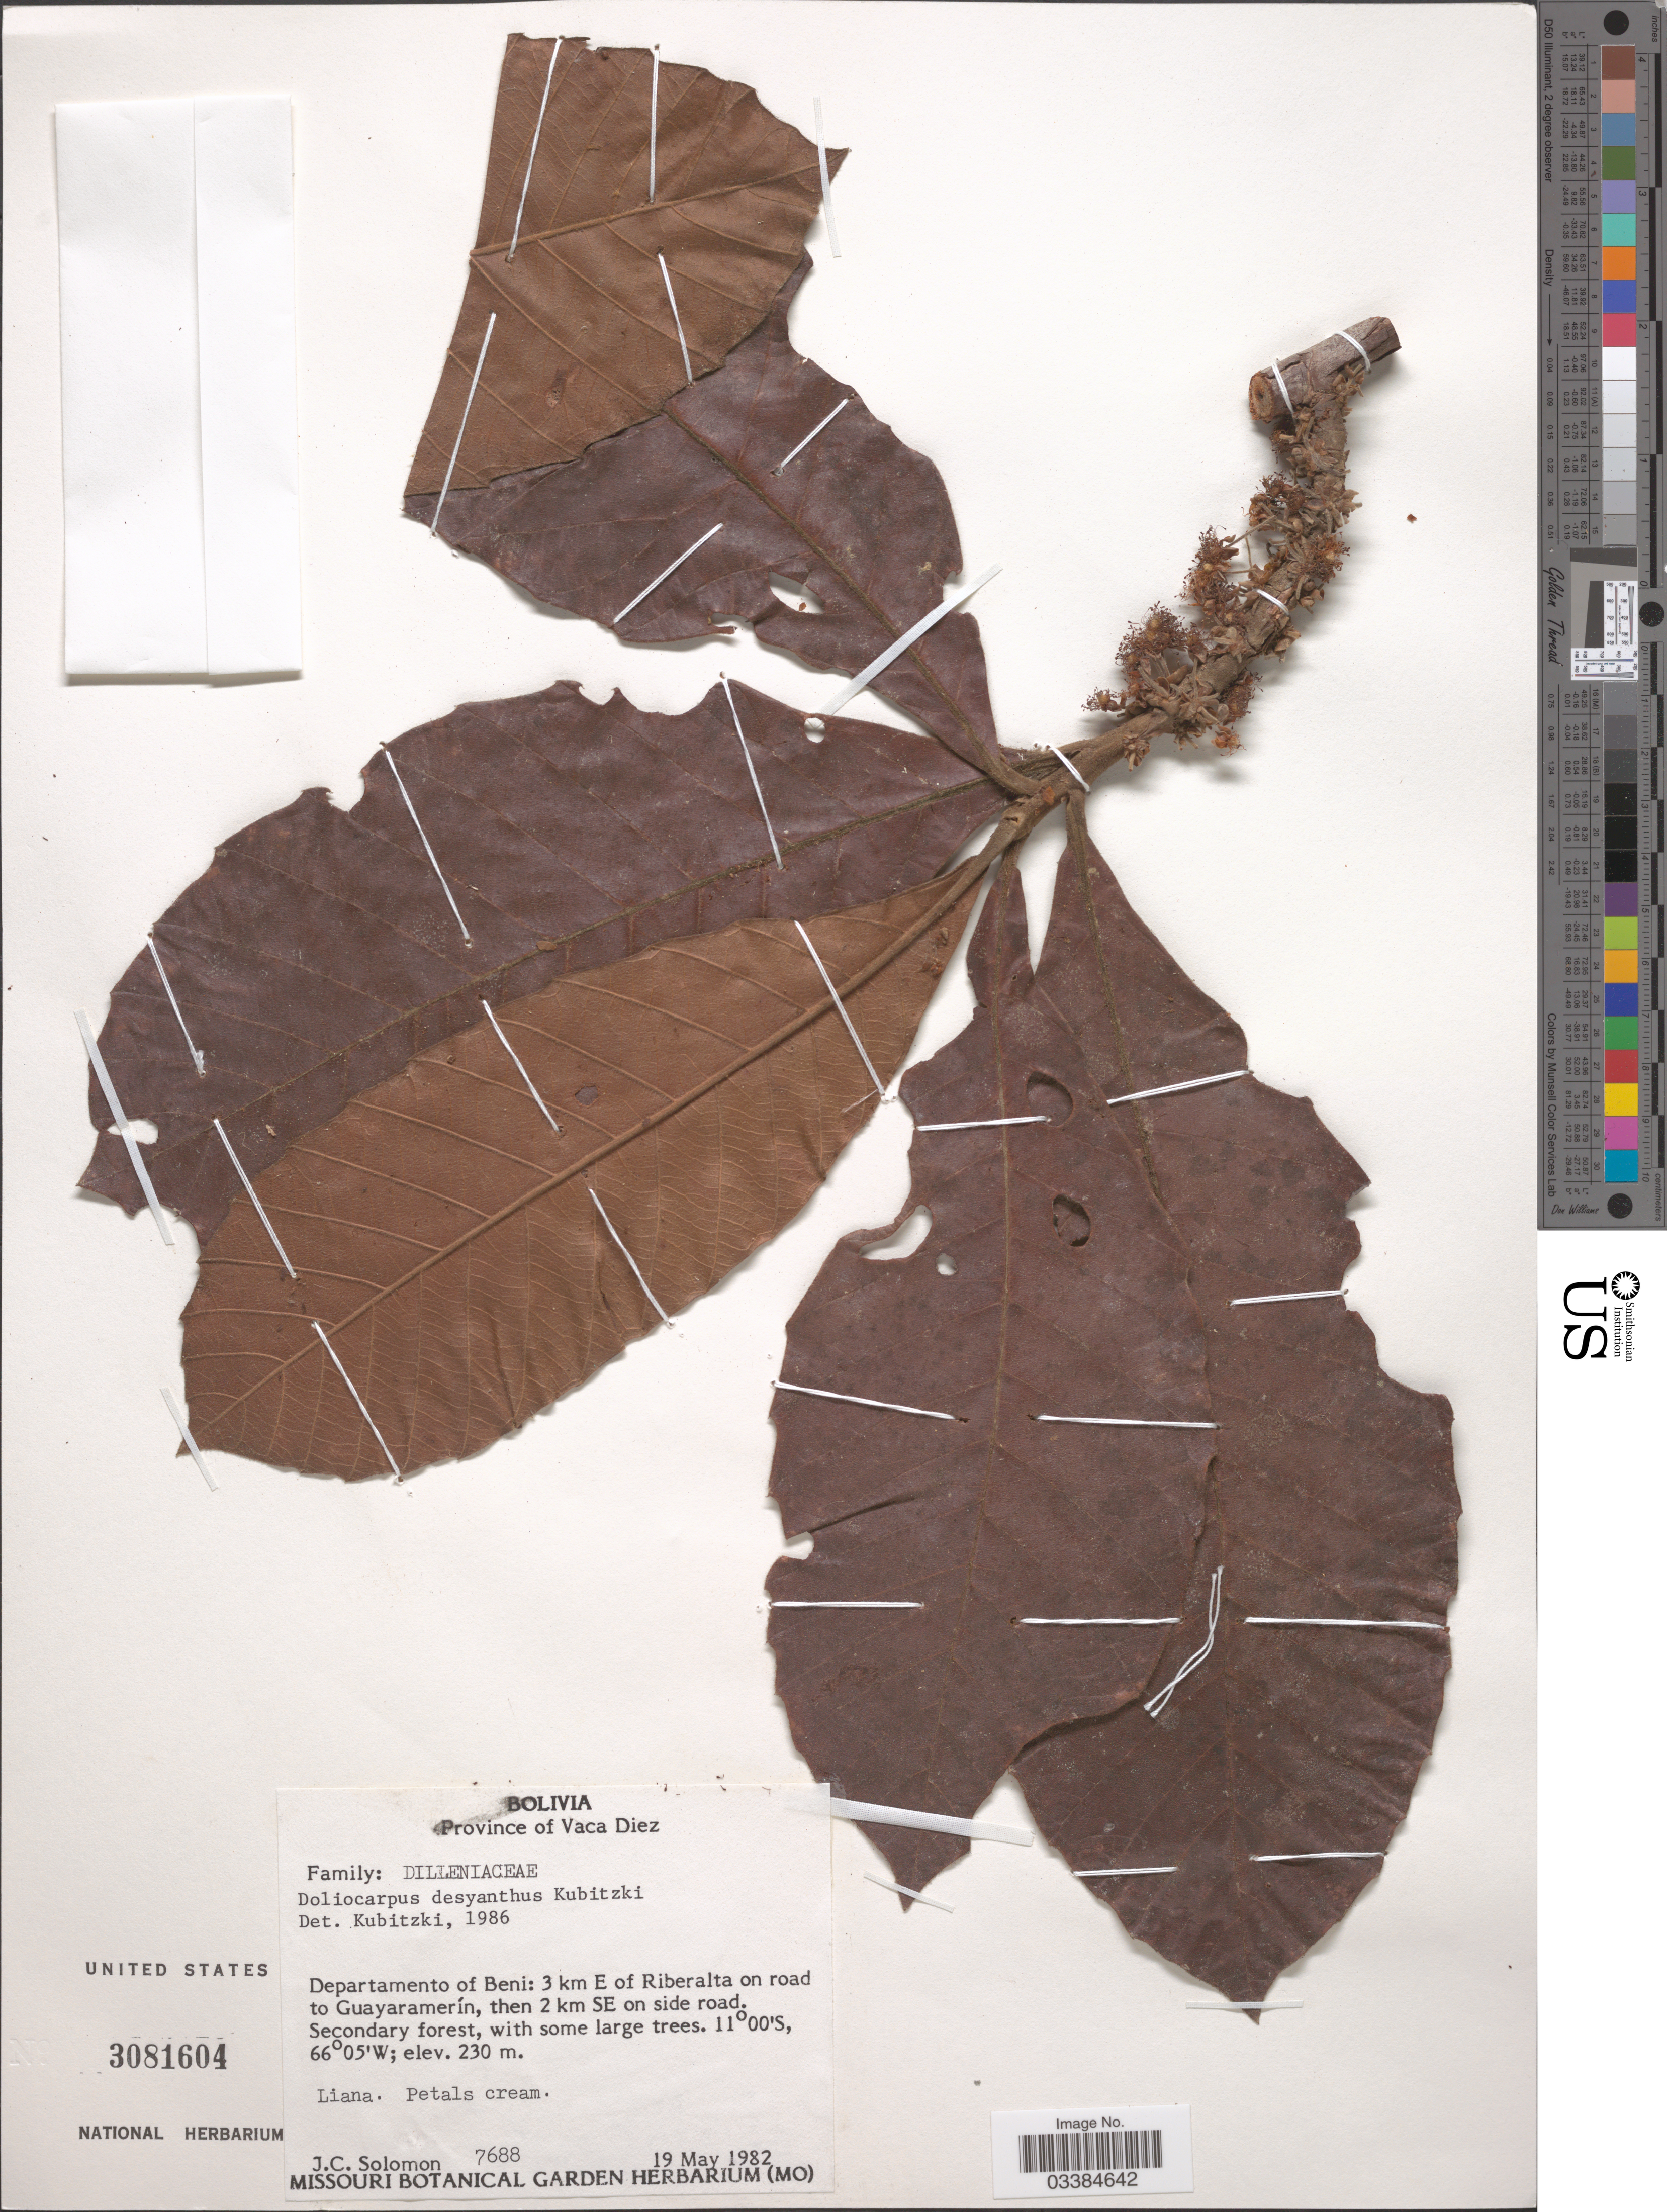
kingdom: Plantae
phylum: Tracheophyta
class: Magnoliopsida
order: Dilleniales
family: Dilleniaceae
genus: Doliocarpus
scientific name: Doliocarpus kubitzkii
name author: Aymard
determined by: Victor Longhi Monzoli, João, (BRAZIL)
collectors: J. C. Solomon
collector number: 7688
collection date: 1982-05-19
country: Bolivia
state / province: Beni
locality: Province of Vaca Diez. Departamento of Beni: 3 km E of Riberalta on road to Guayaramerín, then 2 km SE on side road.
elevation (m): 230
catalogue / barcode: US 3081604